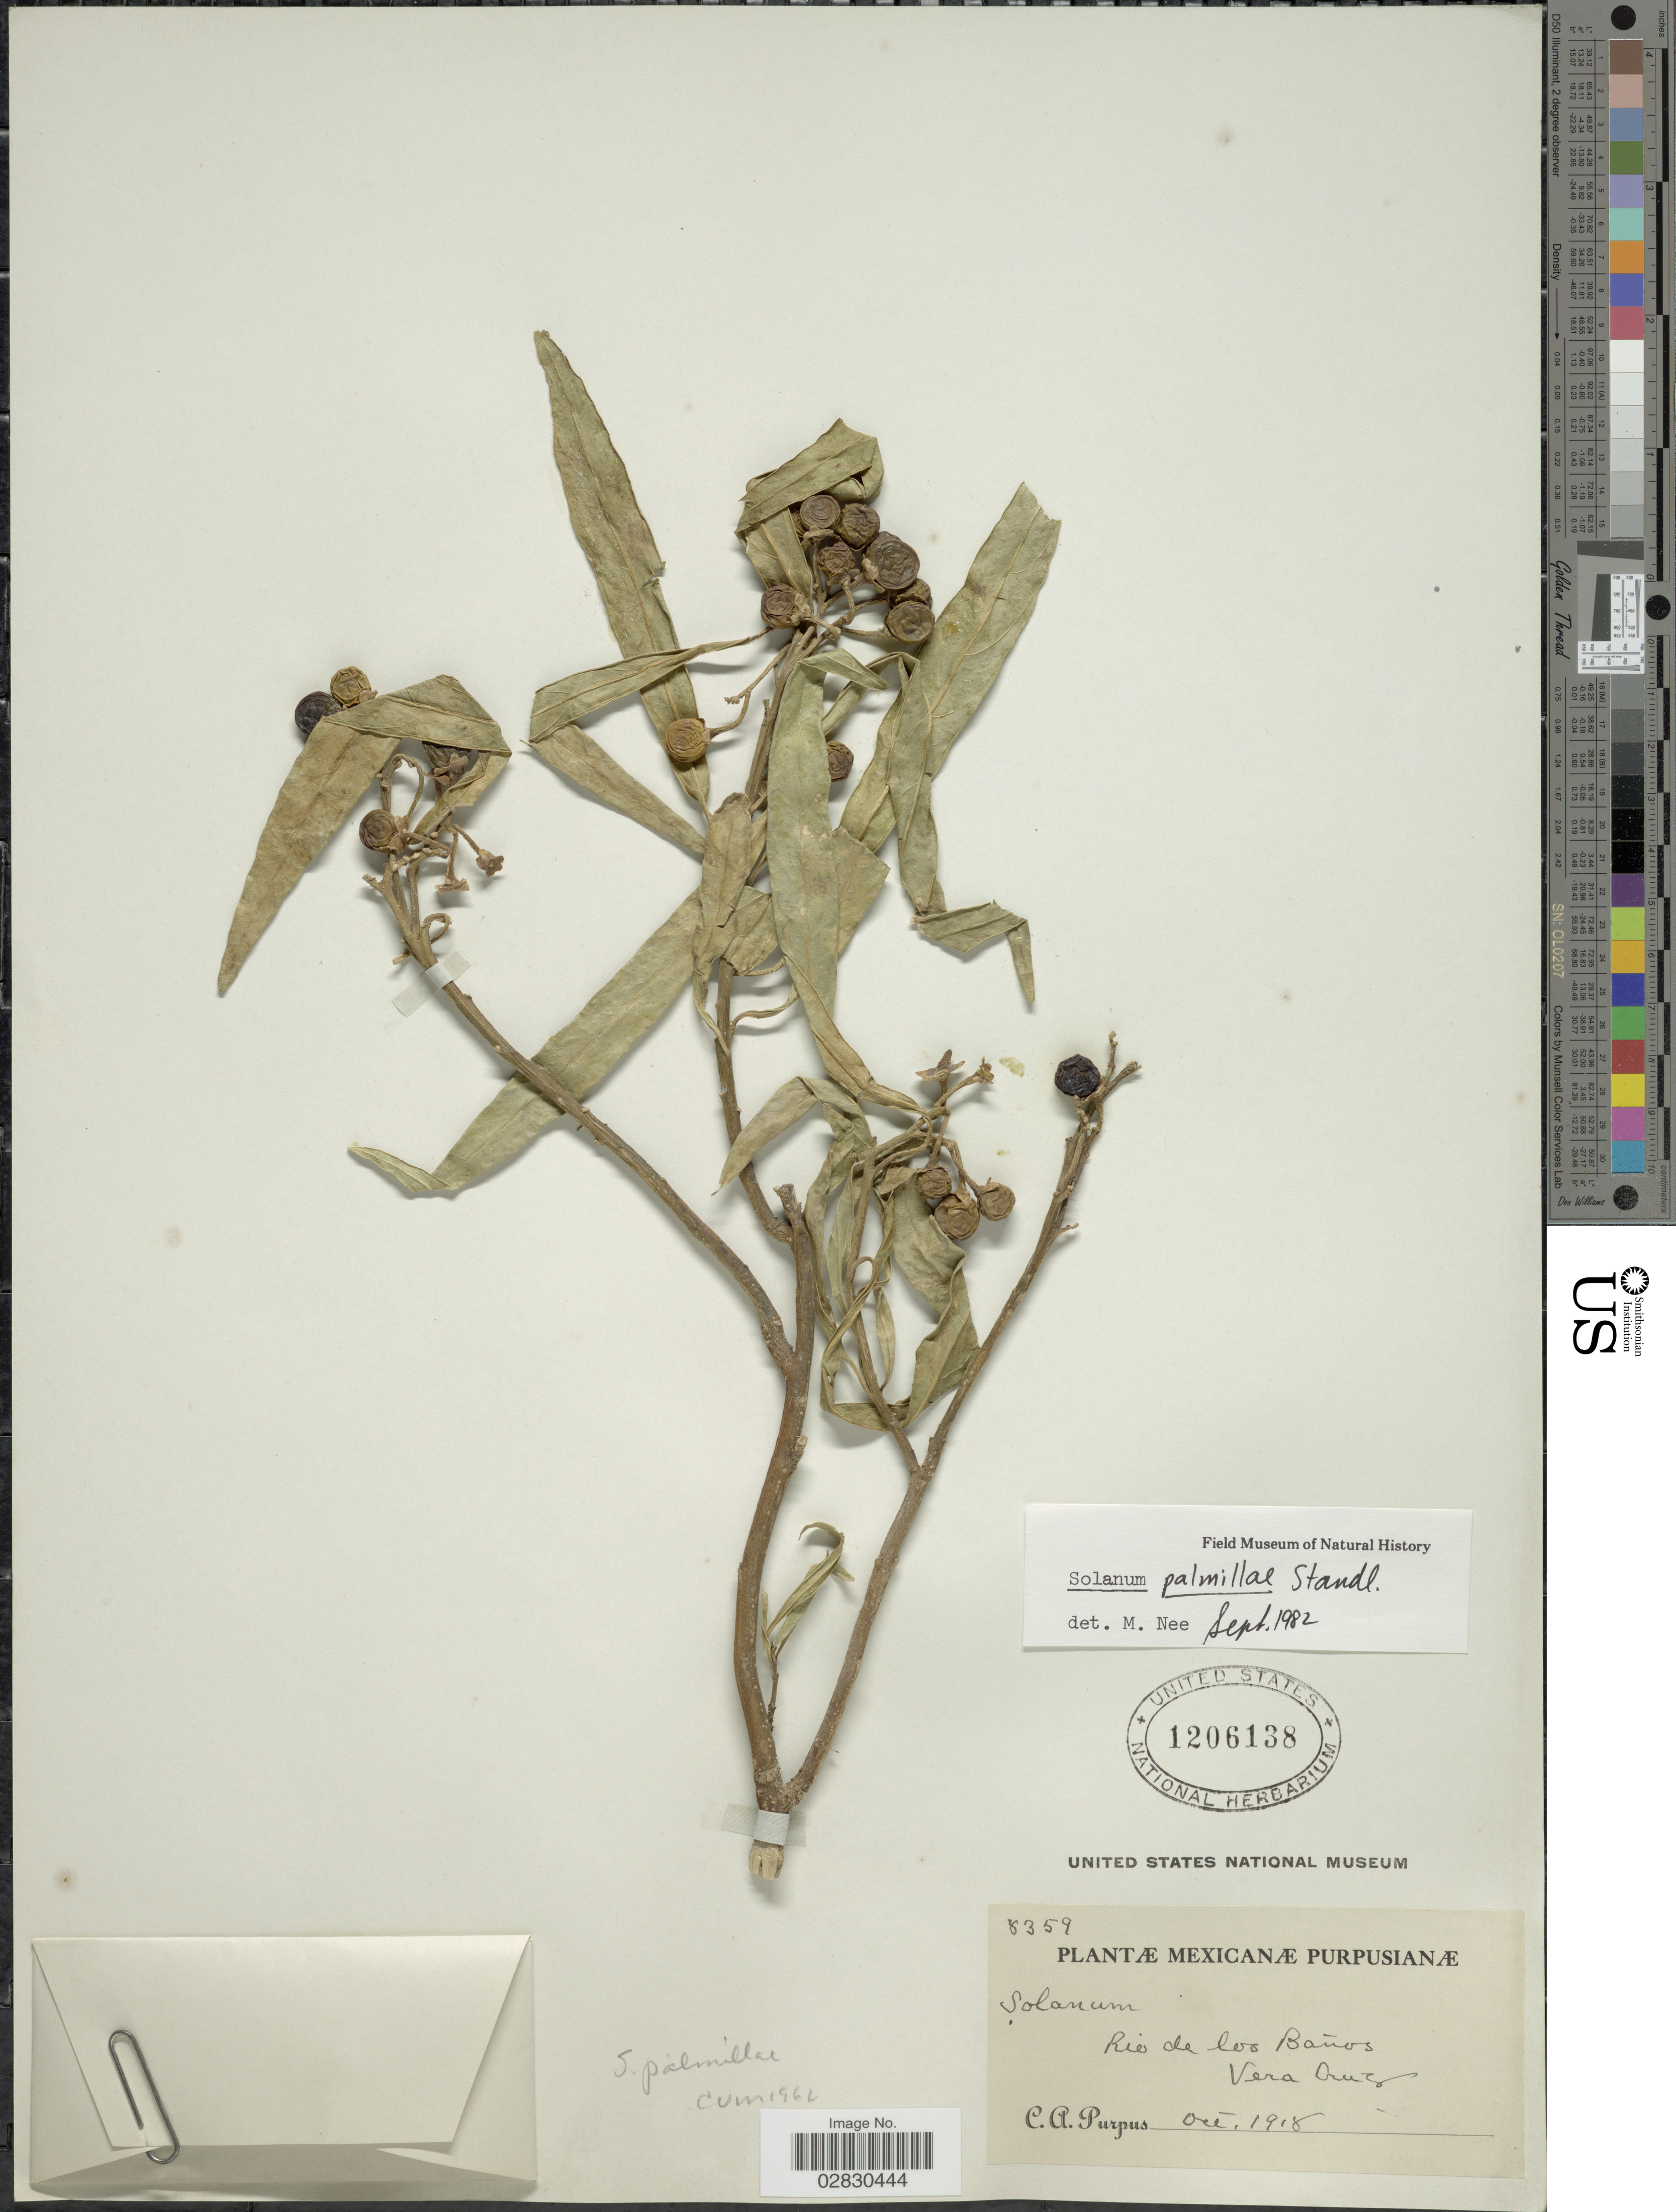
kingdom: Plantae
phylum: Tracheophyta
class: Magnoliopsida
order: Solanales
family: Solanaceae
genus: Solanum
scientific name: Solanum palmillae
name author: Standl.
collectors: C. A. Purpus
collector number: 8359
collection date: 1918-10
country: Mexico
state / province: Veracruz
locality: Rio de los Baños. Vera Cruz.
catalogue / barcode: US 1206138